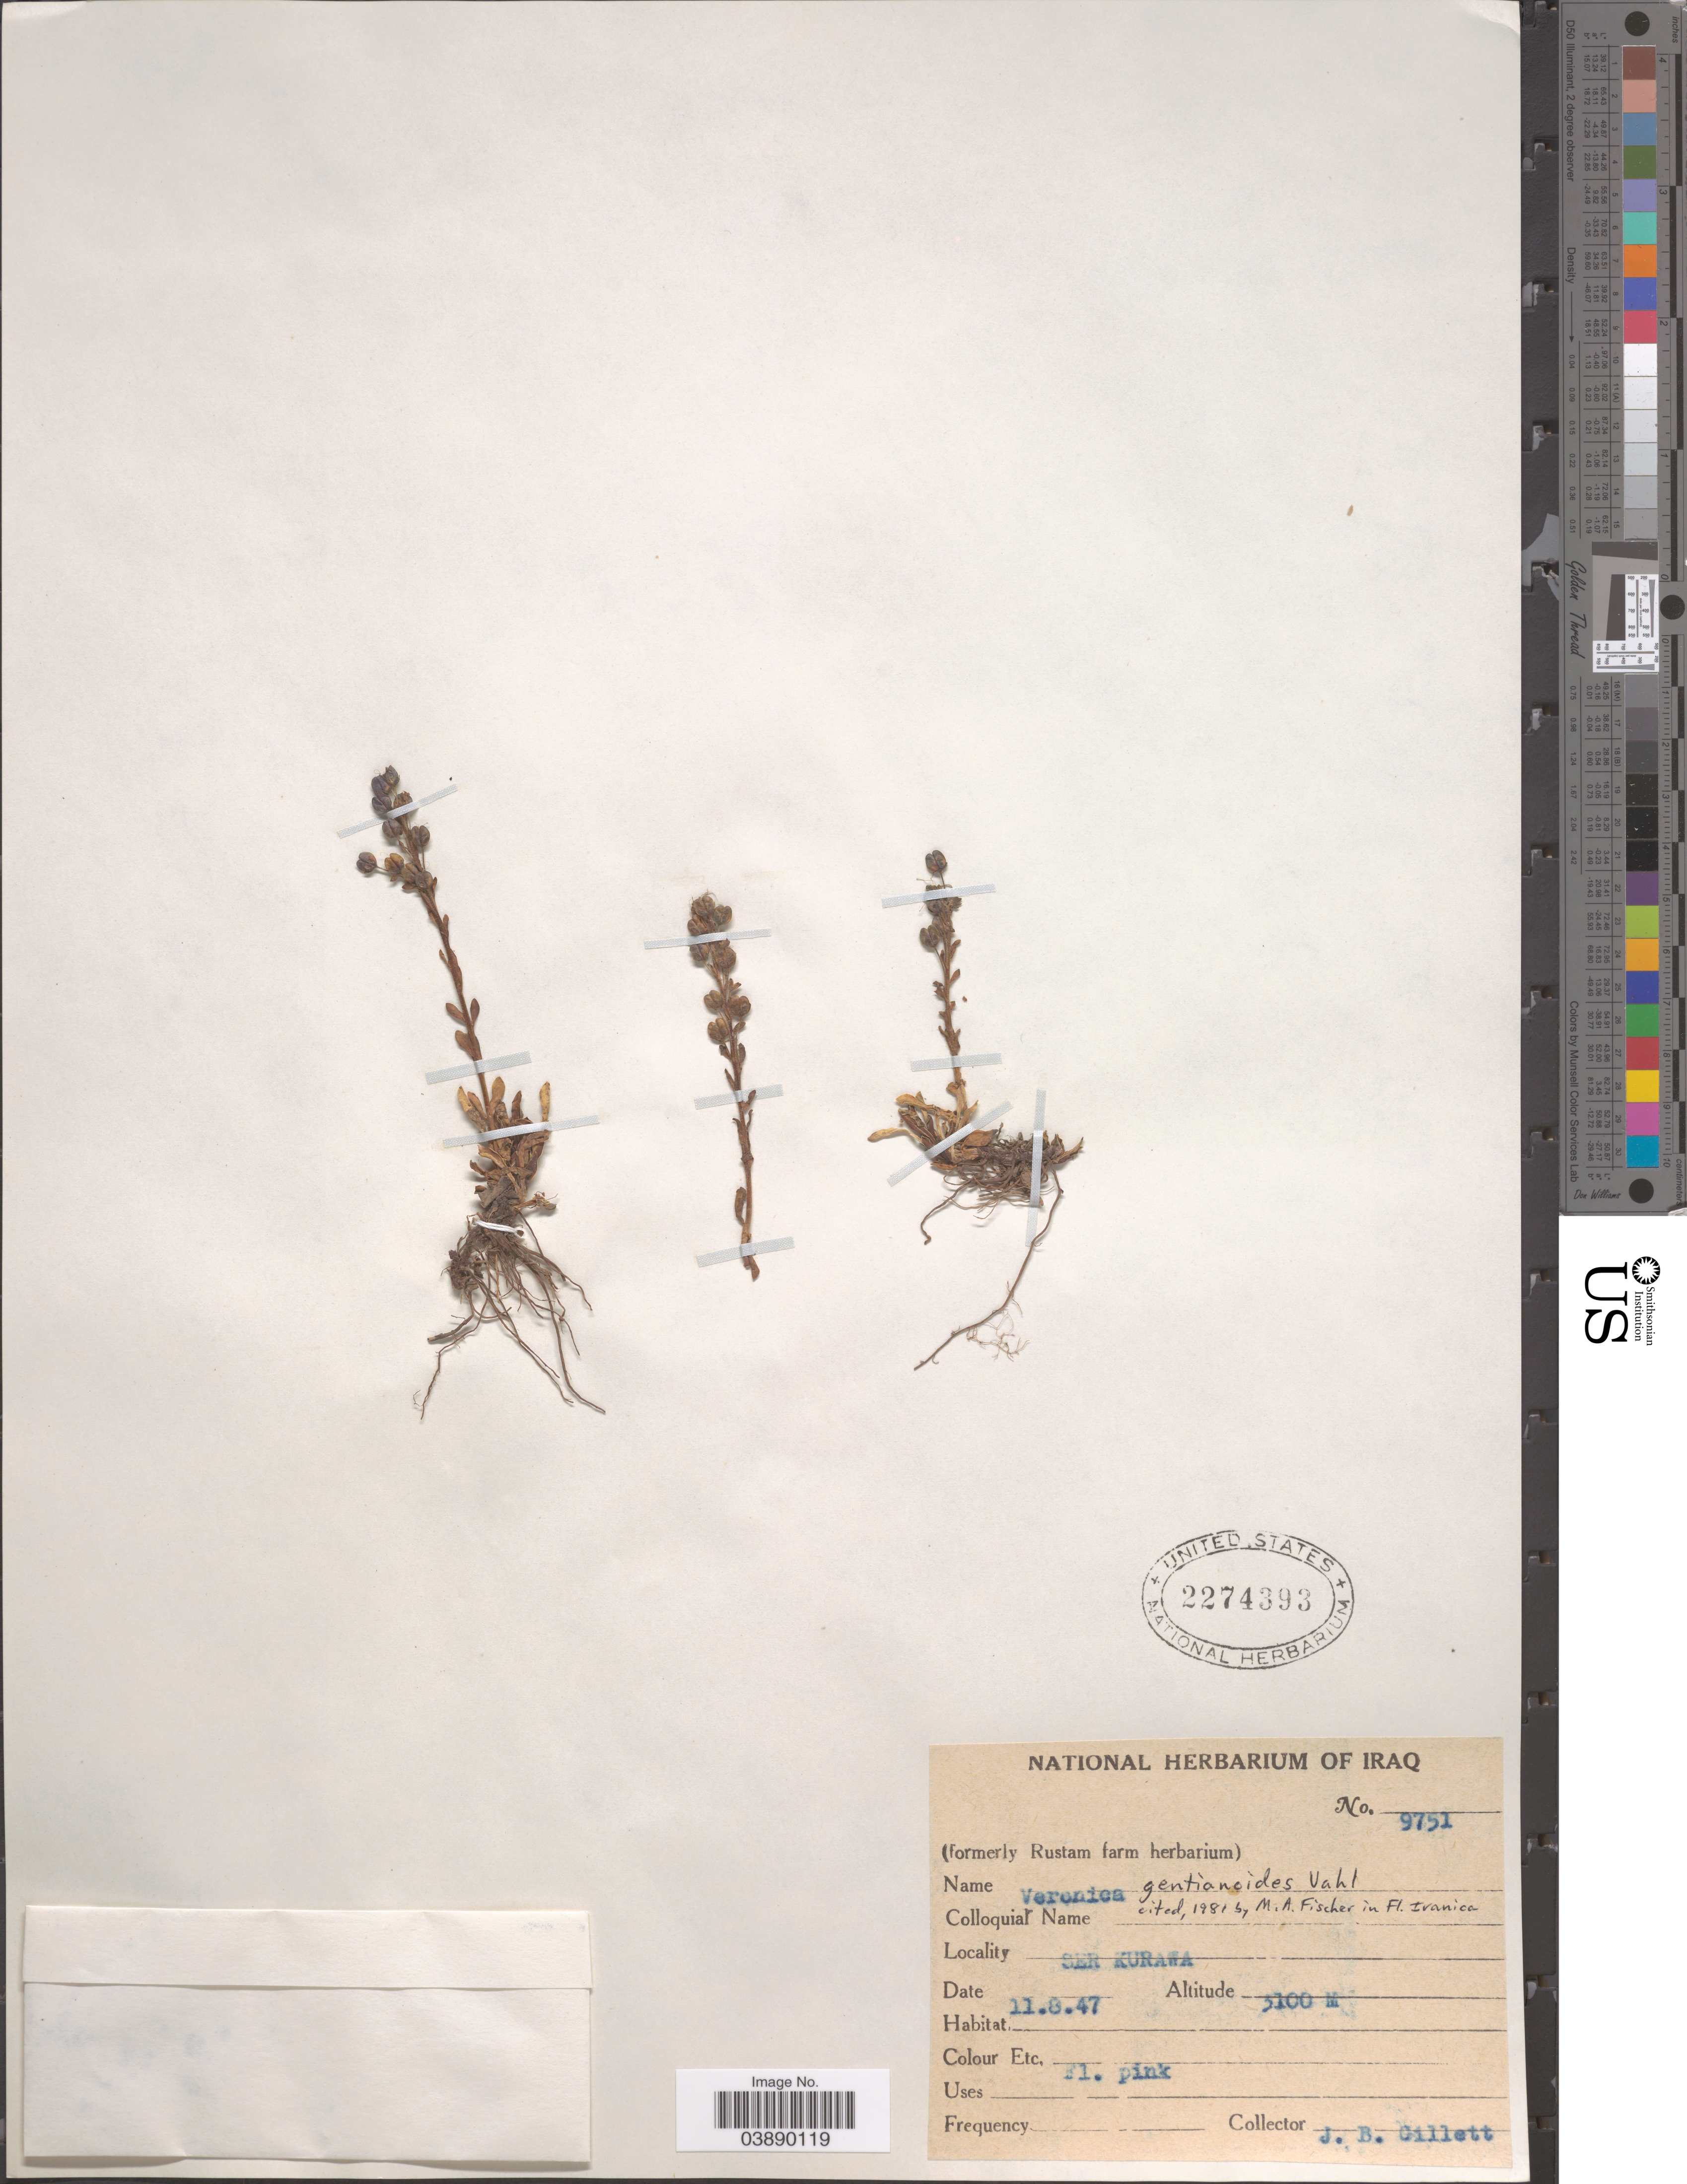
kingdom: Plantae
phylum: Tracheophyta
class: Magnoliopsida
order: Lamiales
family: Plantaginaceae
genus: Veronica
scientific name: Veronica gentianoides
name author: Vahl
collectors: J. B. Gillett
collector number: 9751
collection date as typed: Transcribed d/m/y: 11/8/47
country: Iraq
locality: Ser Kurawa.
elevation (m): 3100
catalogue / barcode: US 2274393